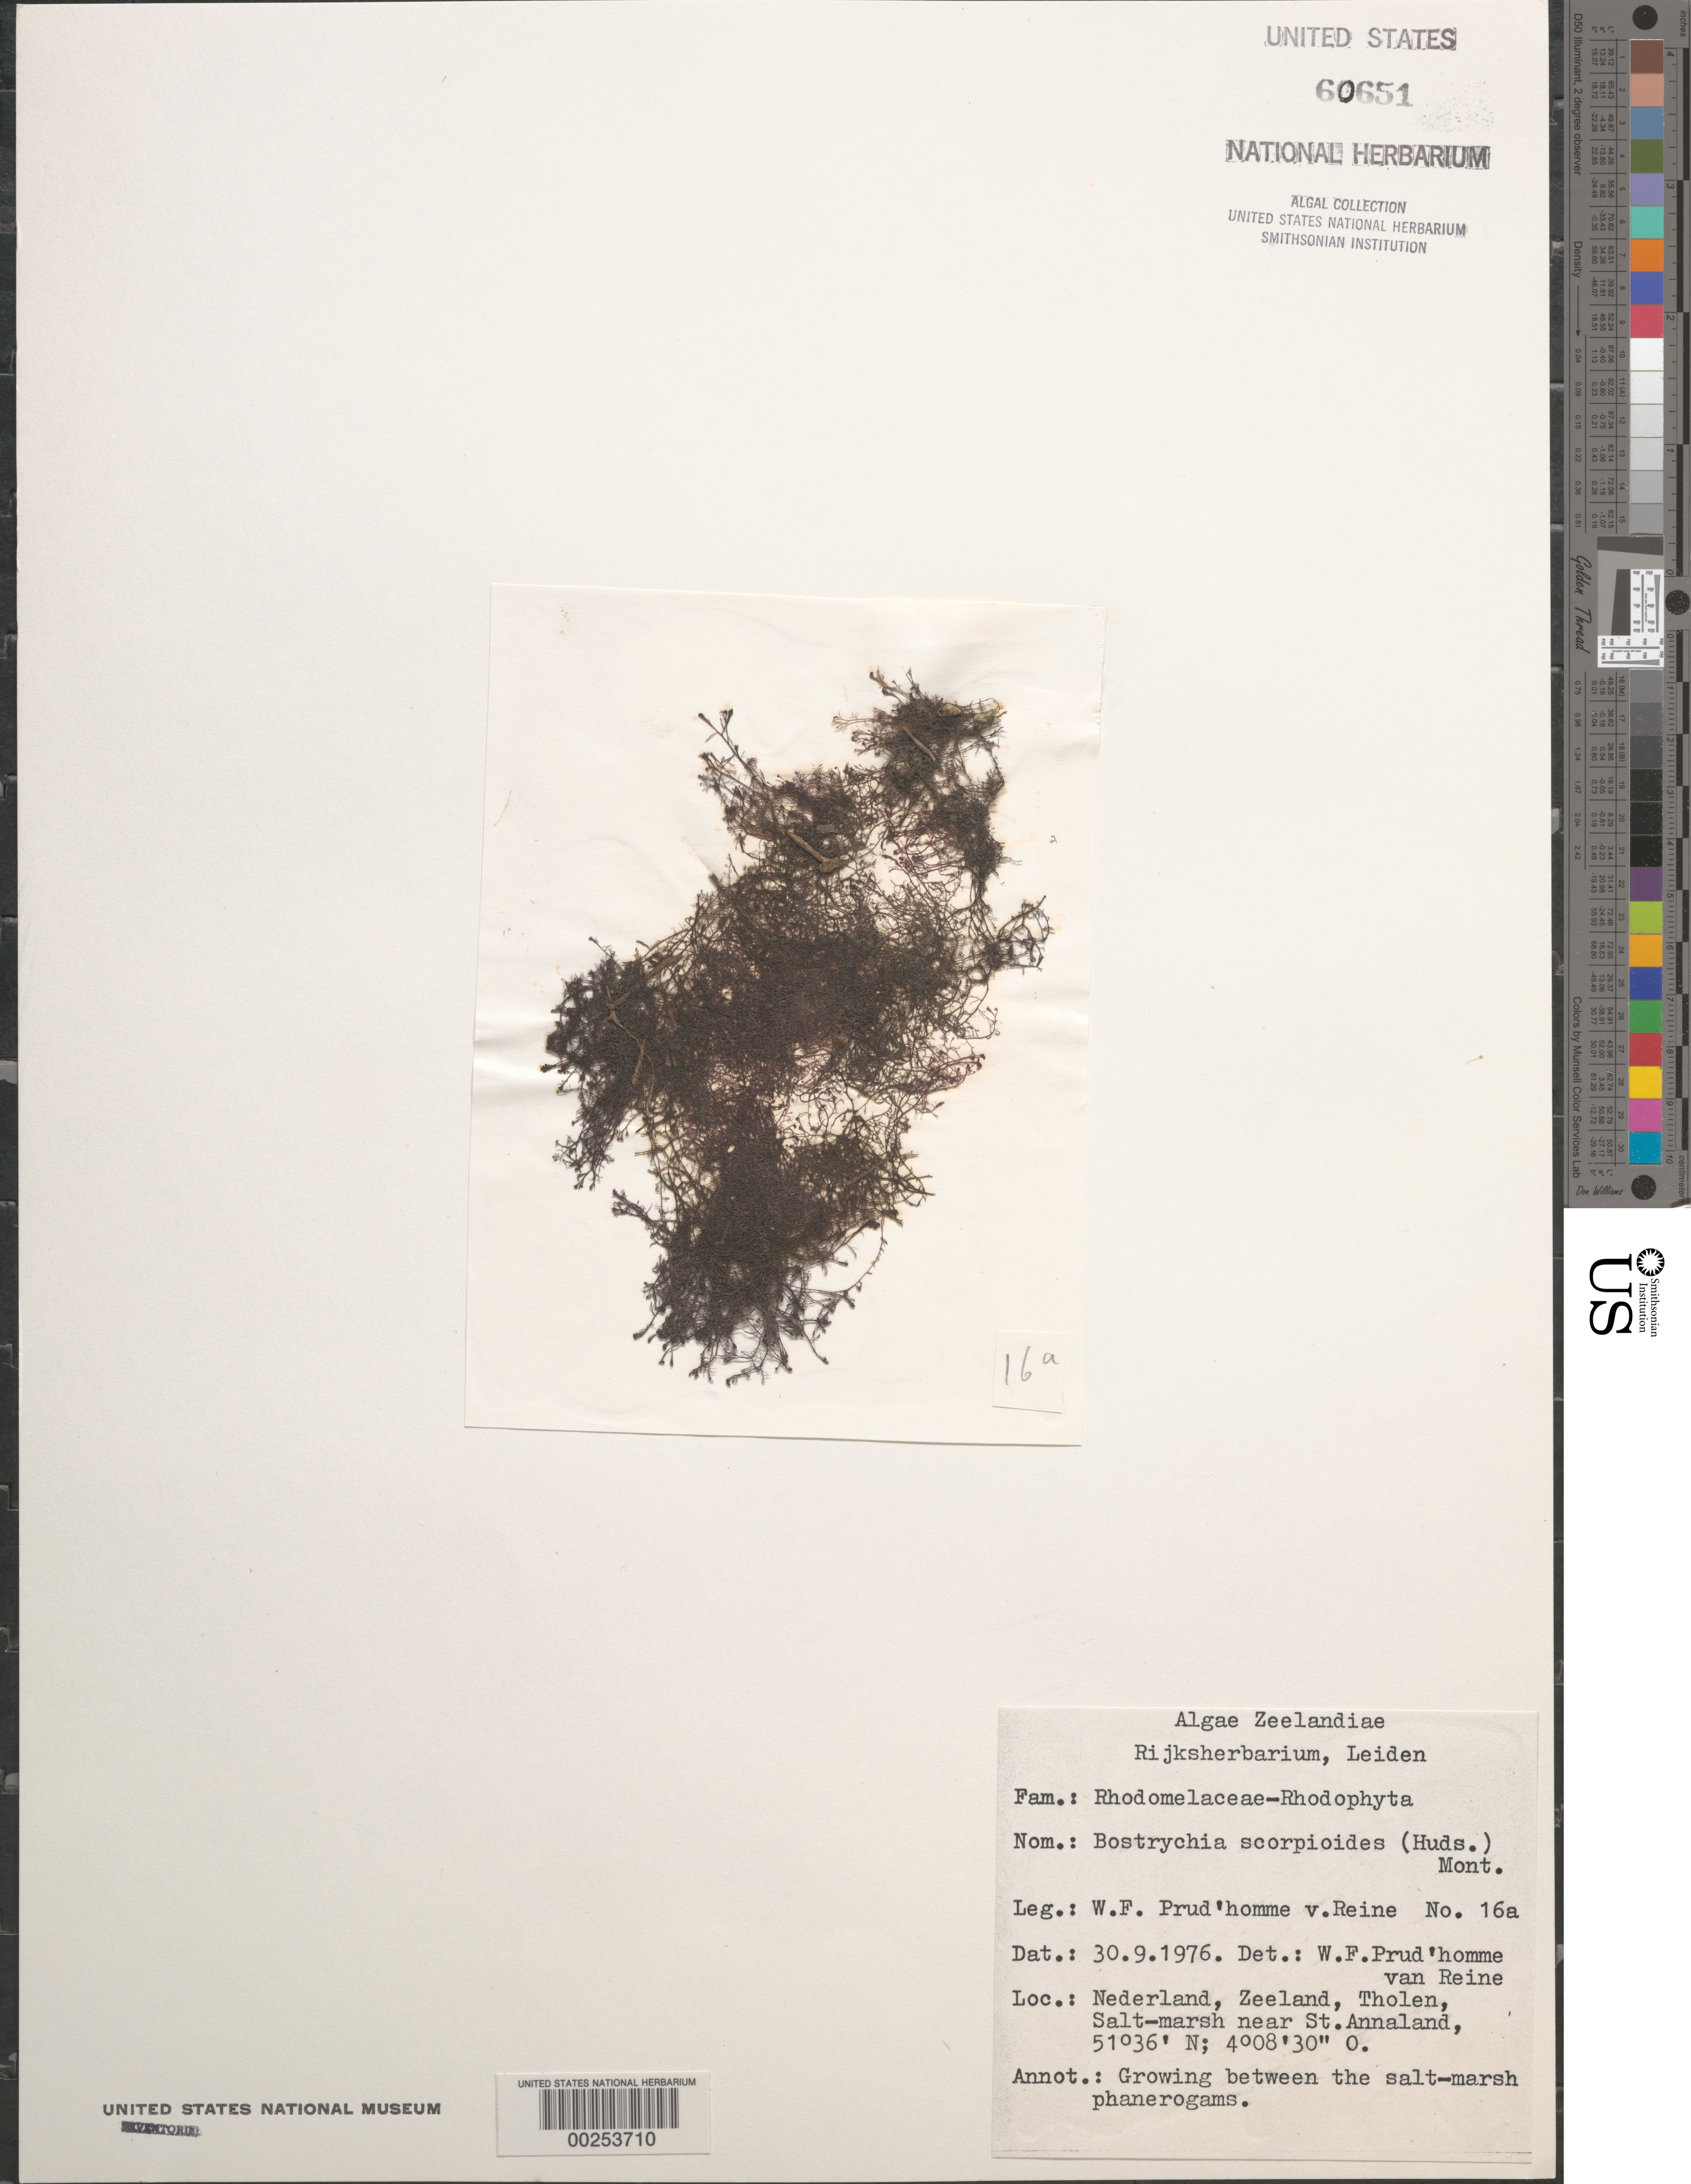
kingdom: Plantae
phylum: Rhodophyta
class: Florideophyceae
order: Ceramiales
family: Rhodomelaceae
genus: Bostrychia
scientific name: Bostrychia scorpioides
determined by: Prud'homme van Reine, W. F.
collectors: W. Prud'homme van Reine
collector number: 16a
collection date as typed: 30 Sep 1976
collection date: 1976-09-30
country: Netherlands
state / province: Zeeland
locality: Tholen, near st. annaland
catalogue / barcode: US 60651